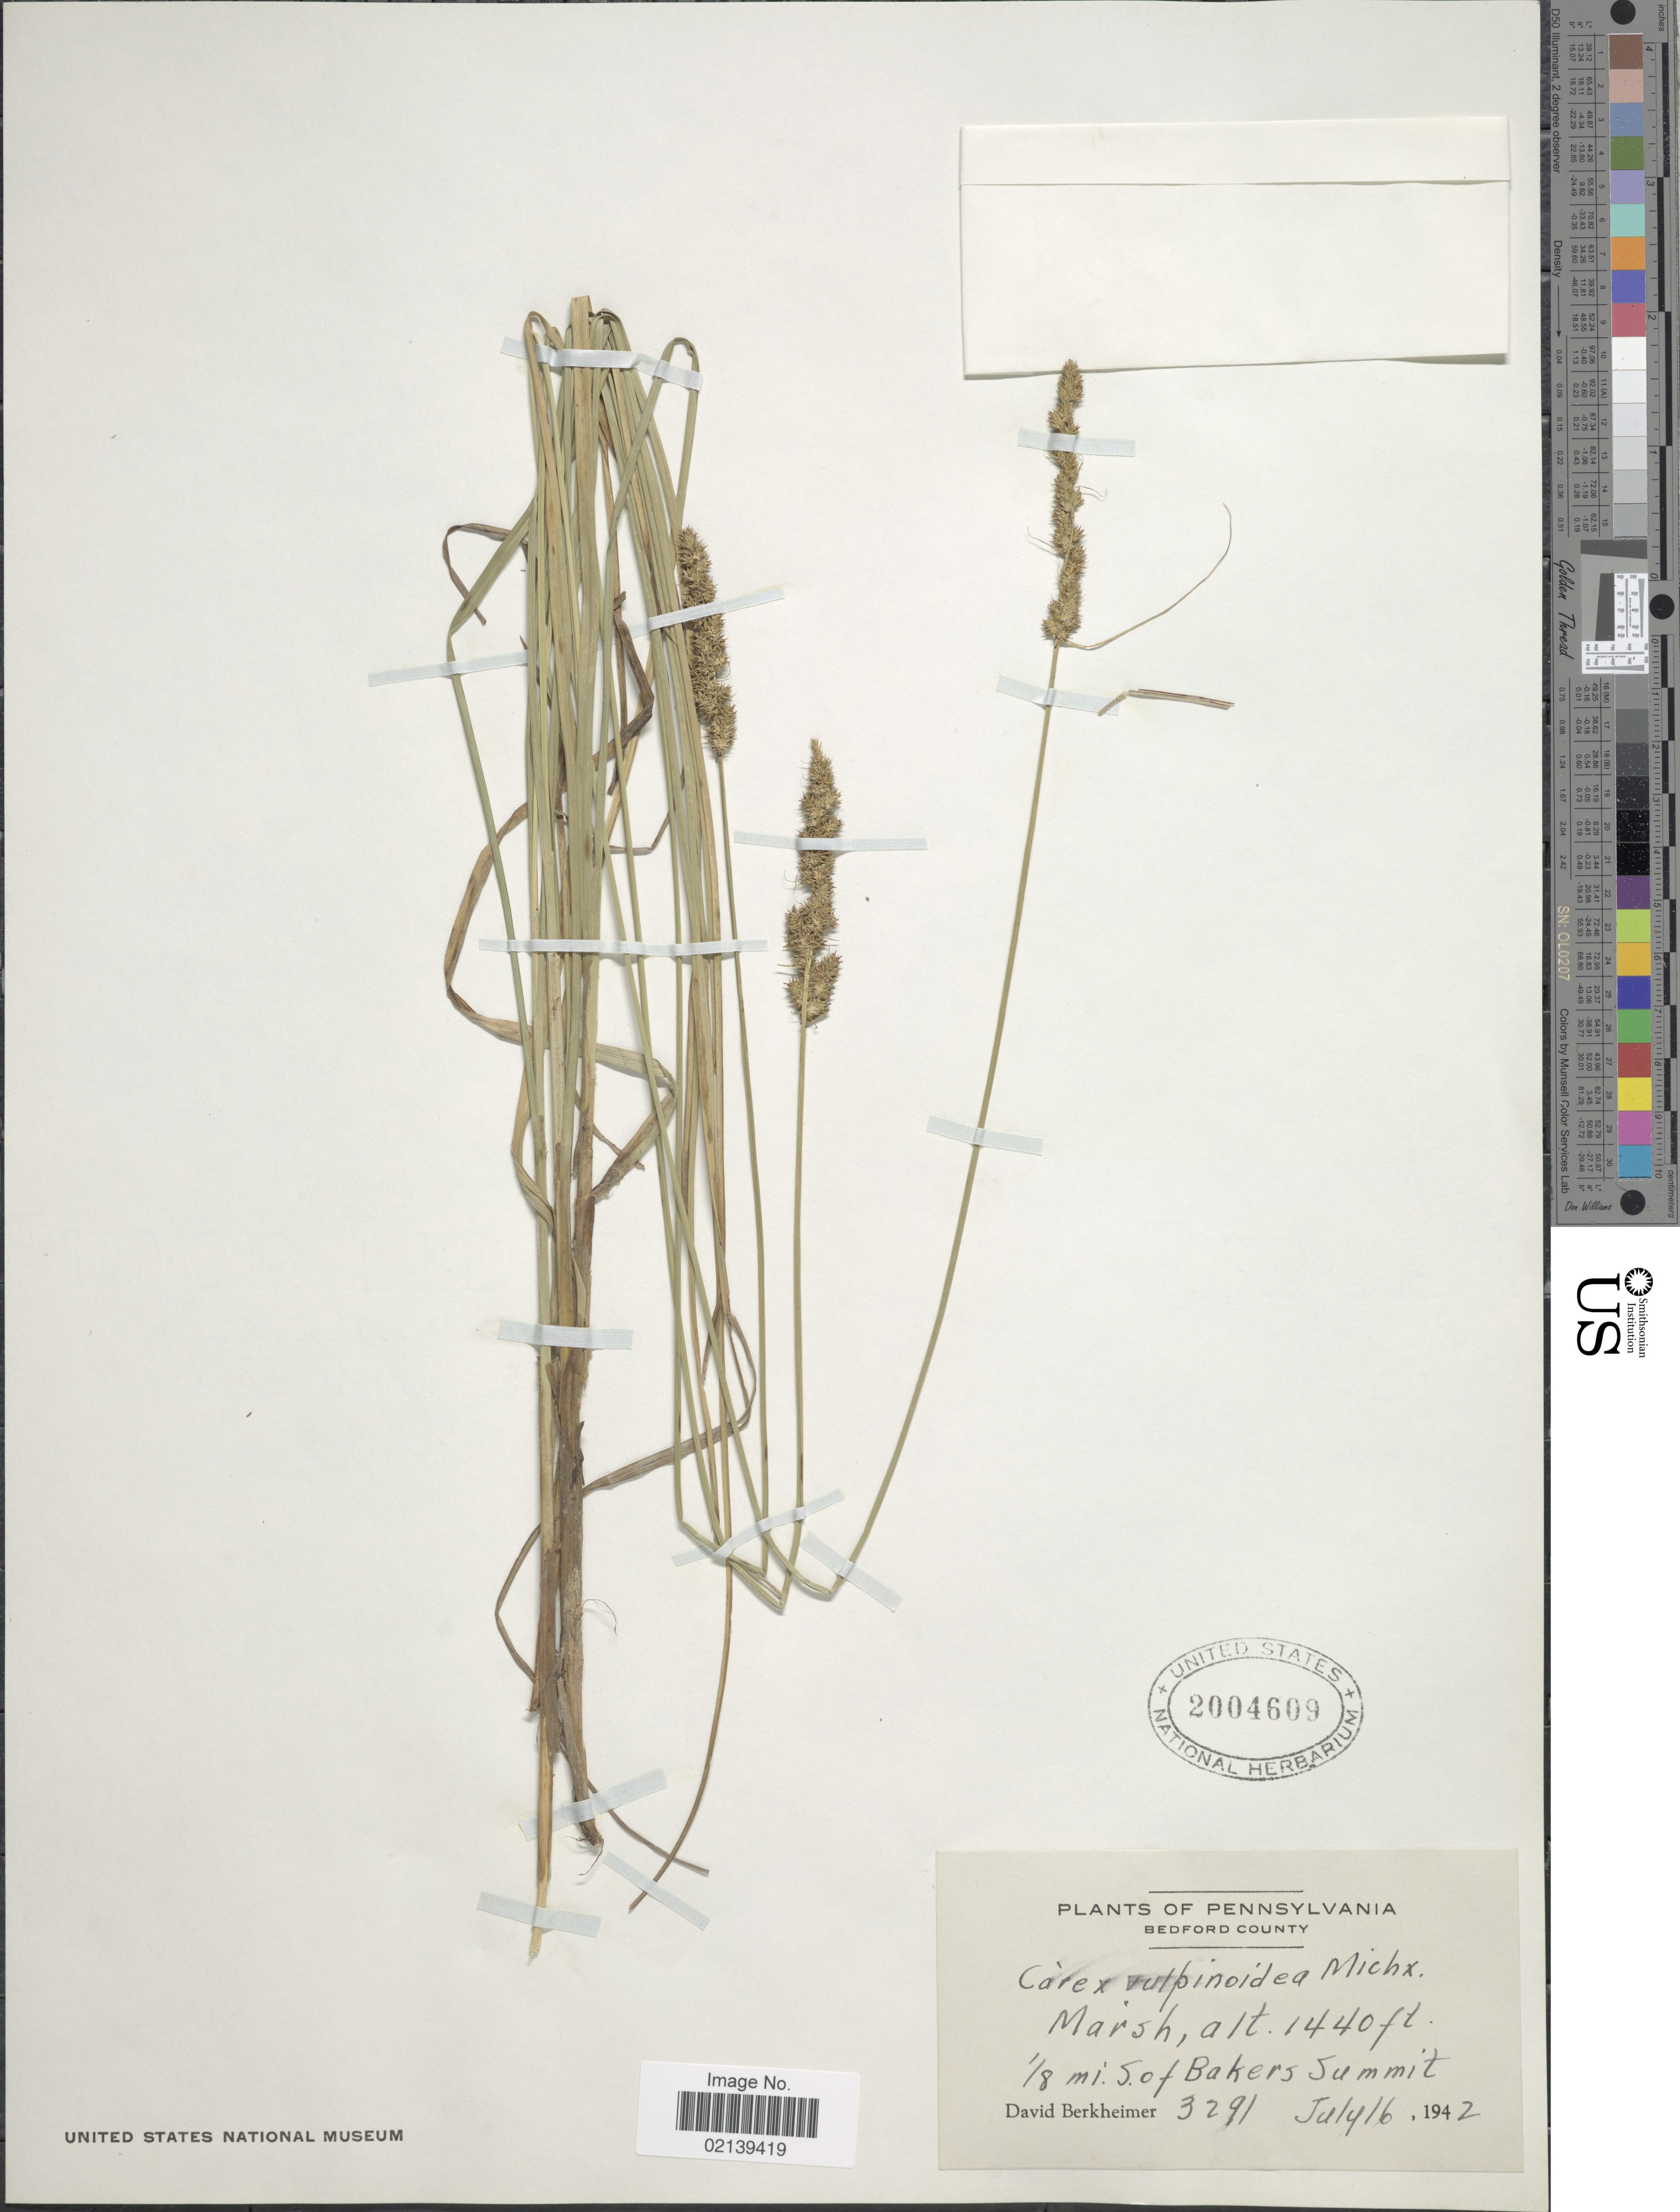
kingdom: Plantae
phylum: Tracheophyta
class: Liliopsida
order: Poales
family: Cyperaceae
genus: Carex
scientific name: Carex vulpinoidea Michx.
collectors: D. Berkheimer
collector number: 3291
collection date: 1942-07-16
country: United States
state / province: Pennsylvania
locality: Bedford County, 1/8 mi S. of Bakers Summit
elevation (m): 439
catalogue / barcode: US 2004609